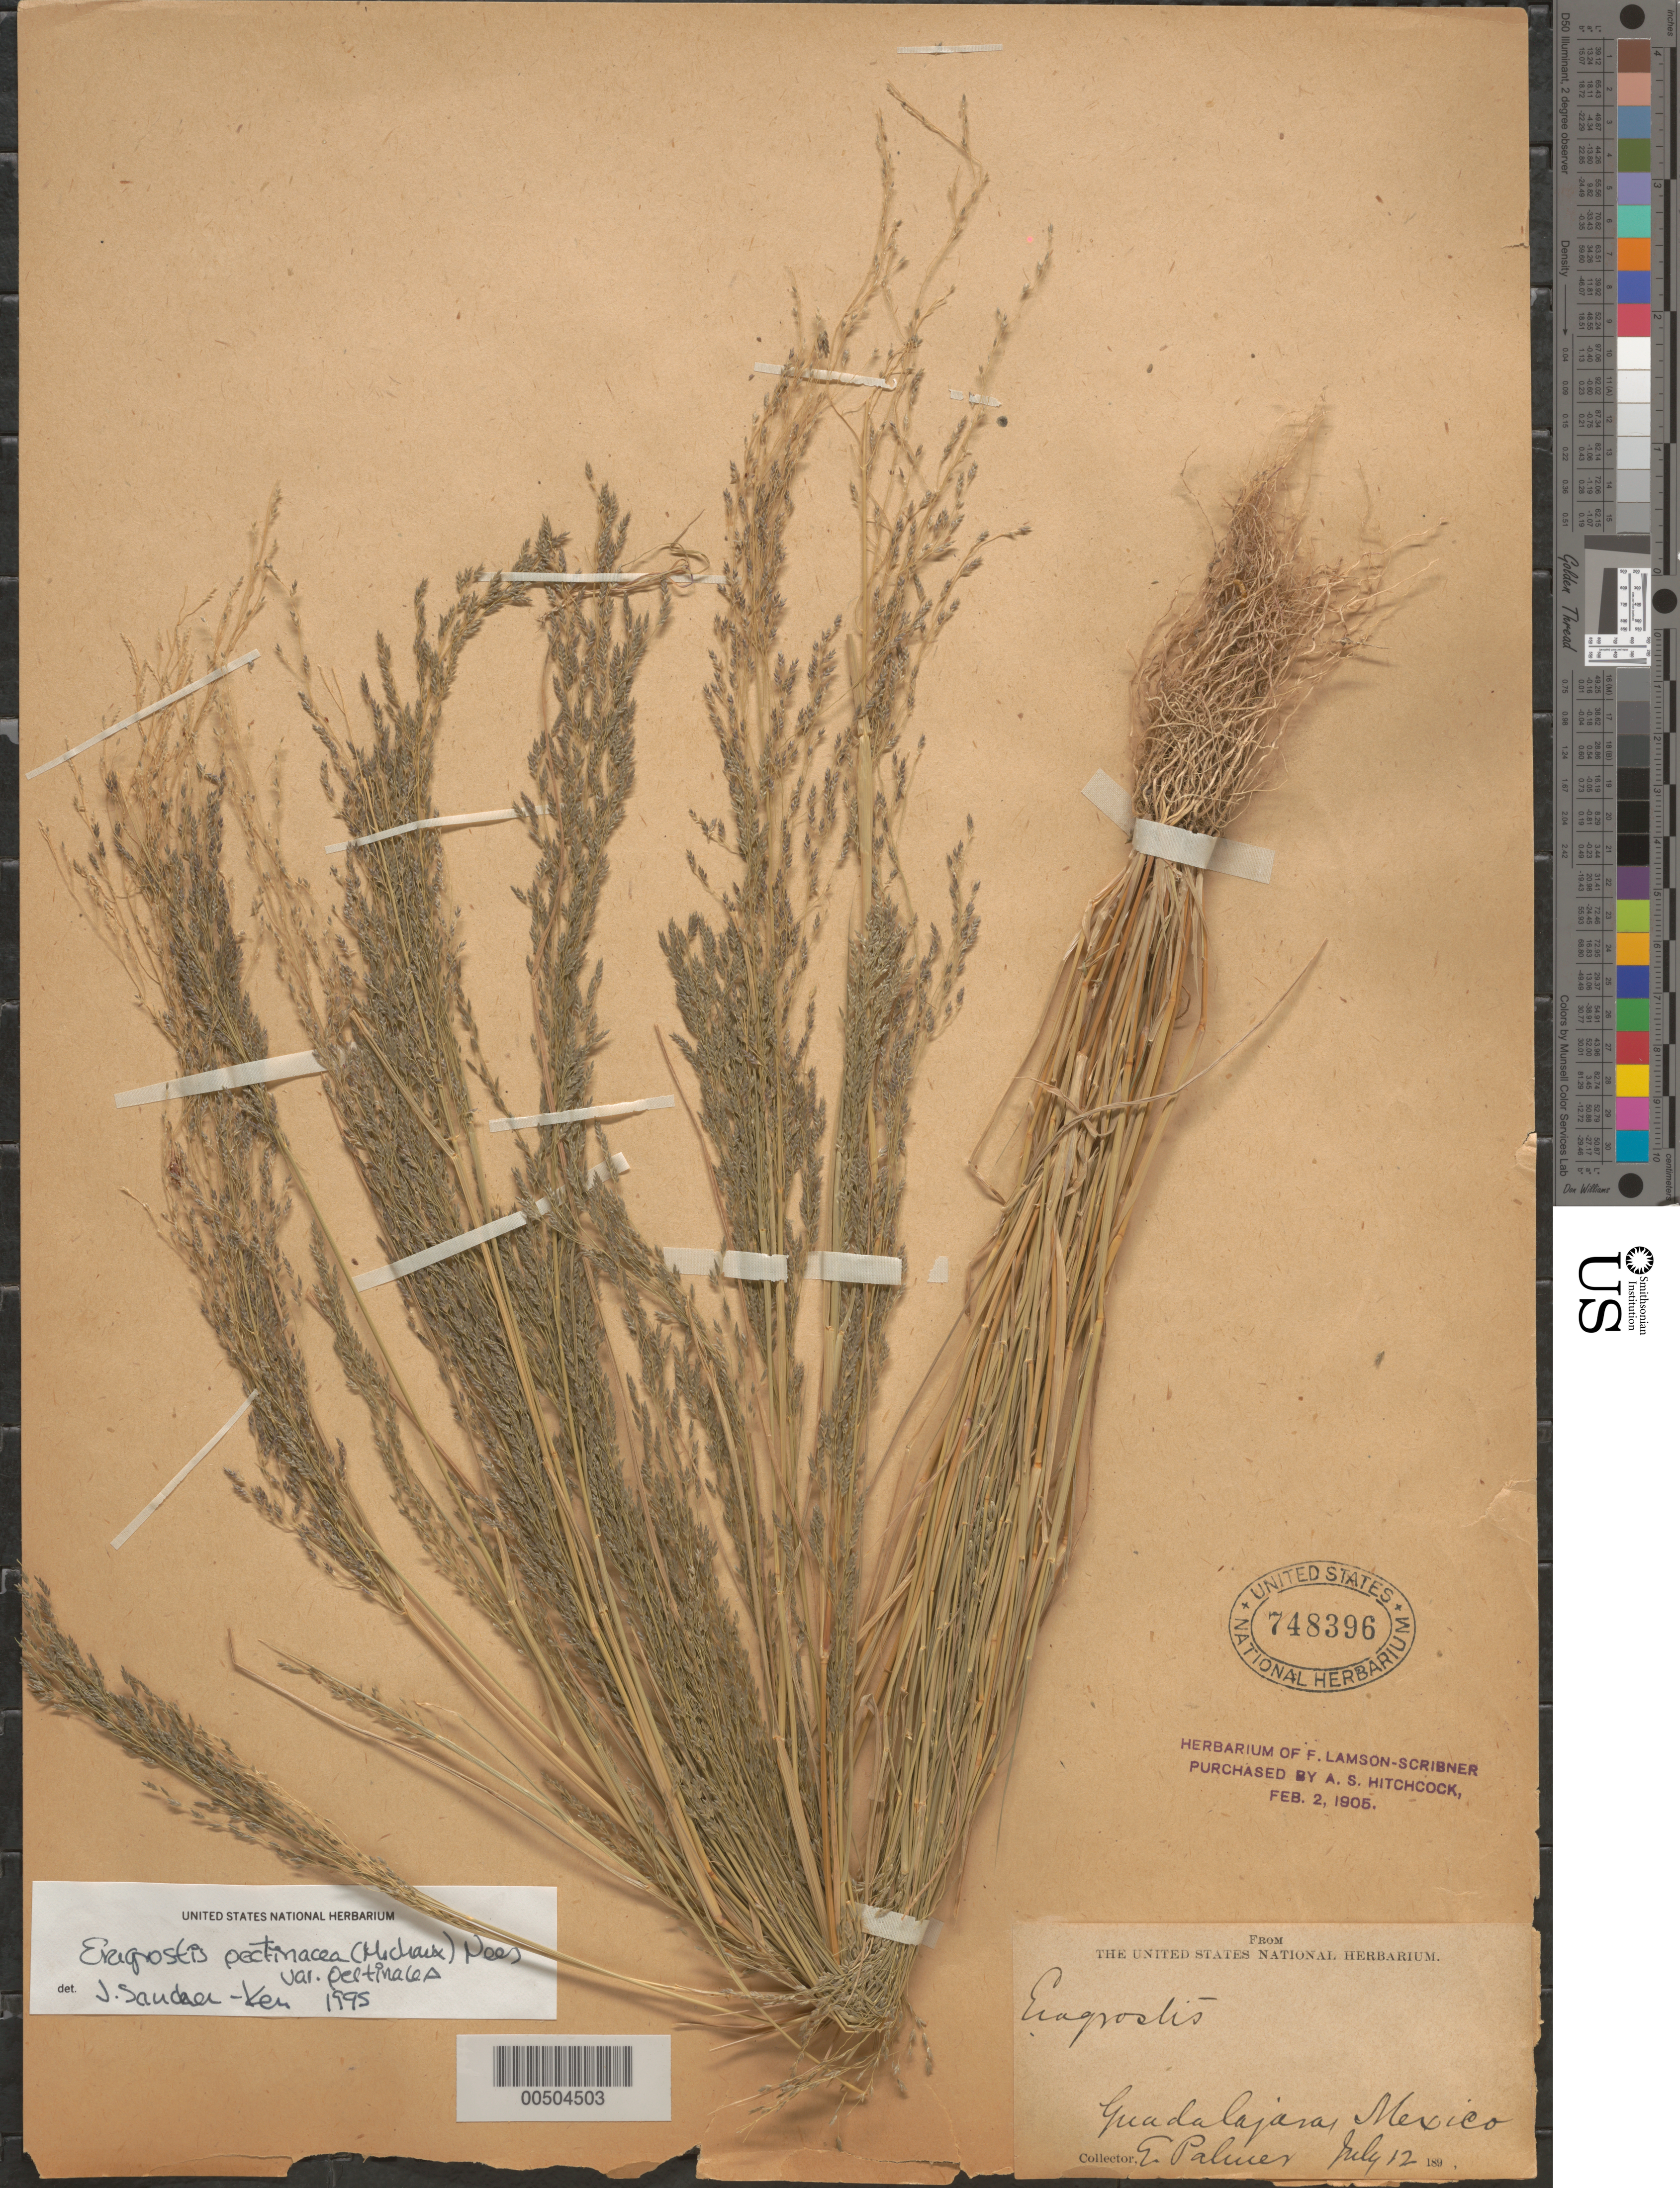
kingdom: Plantae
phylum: Tracheophyta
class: Liliopsida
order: Poales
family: Poaceae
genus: Eragrostis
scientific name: Eragrostis pectinacea var. pectinacea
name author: (Michx.) Nees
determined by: Sánchez-Ken, J. G.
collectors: E. Palmer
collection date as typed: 12 Jul 189-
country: Mexico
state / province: Jalisco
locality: Guadalajara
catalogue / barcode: US 748396